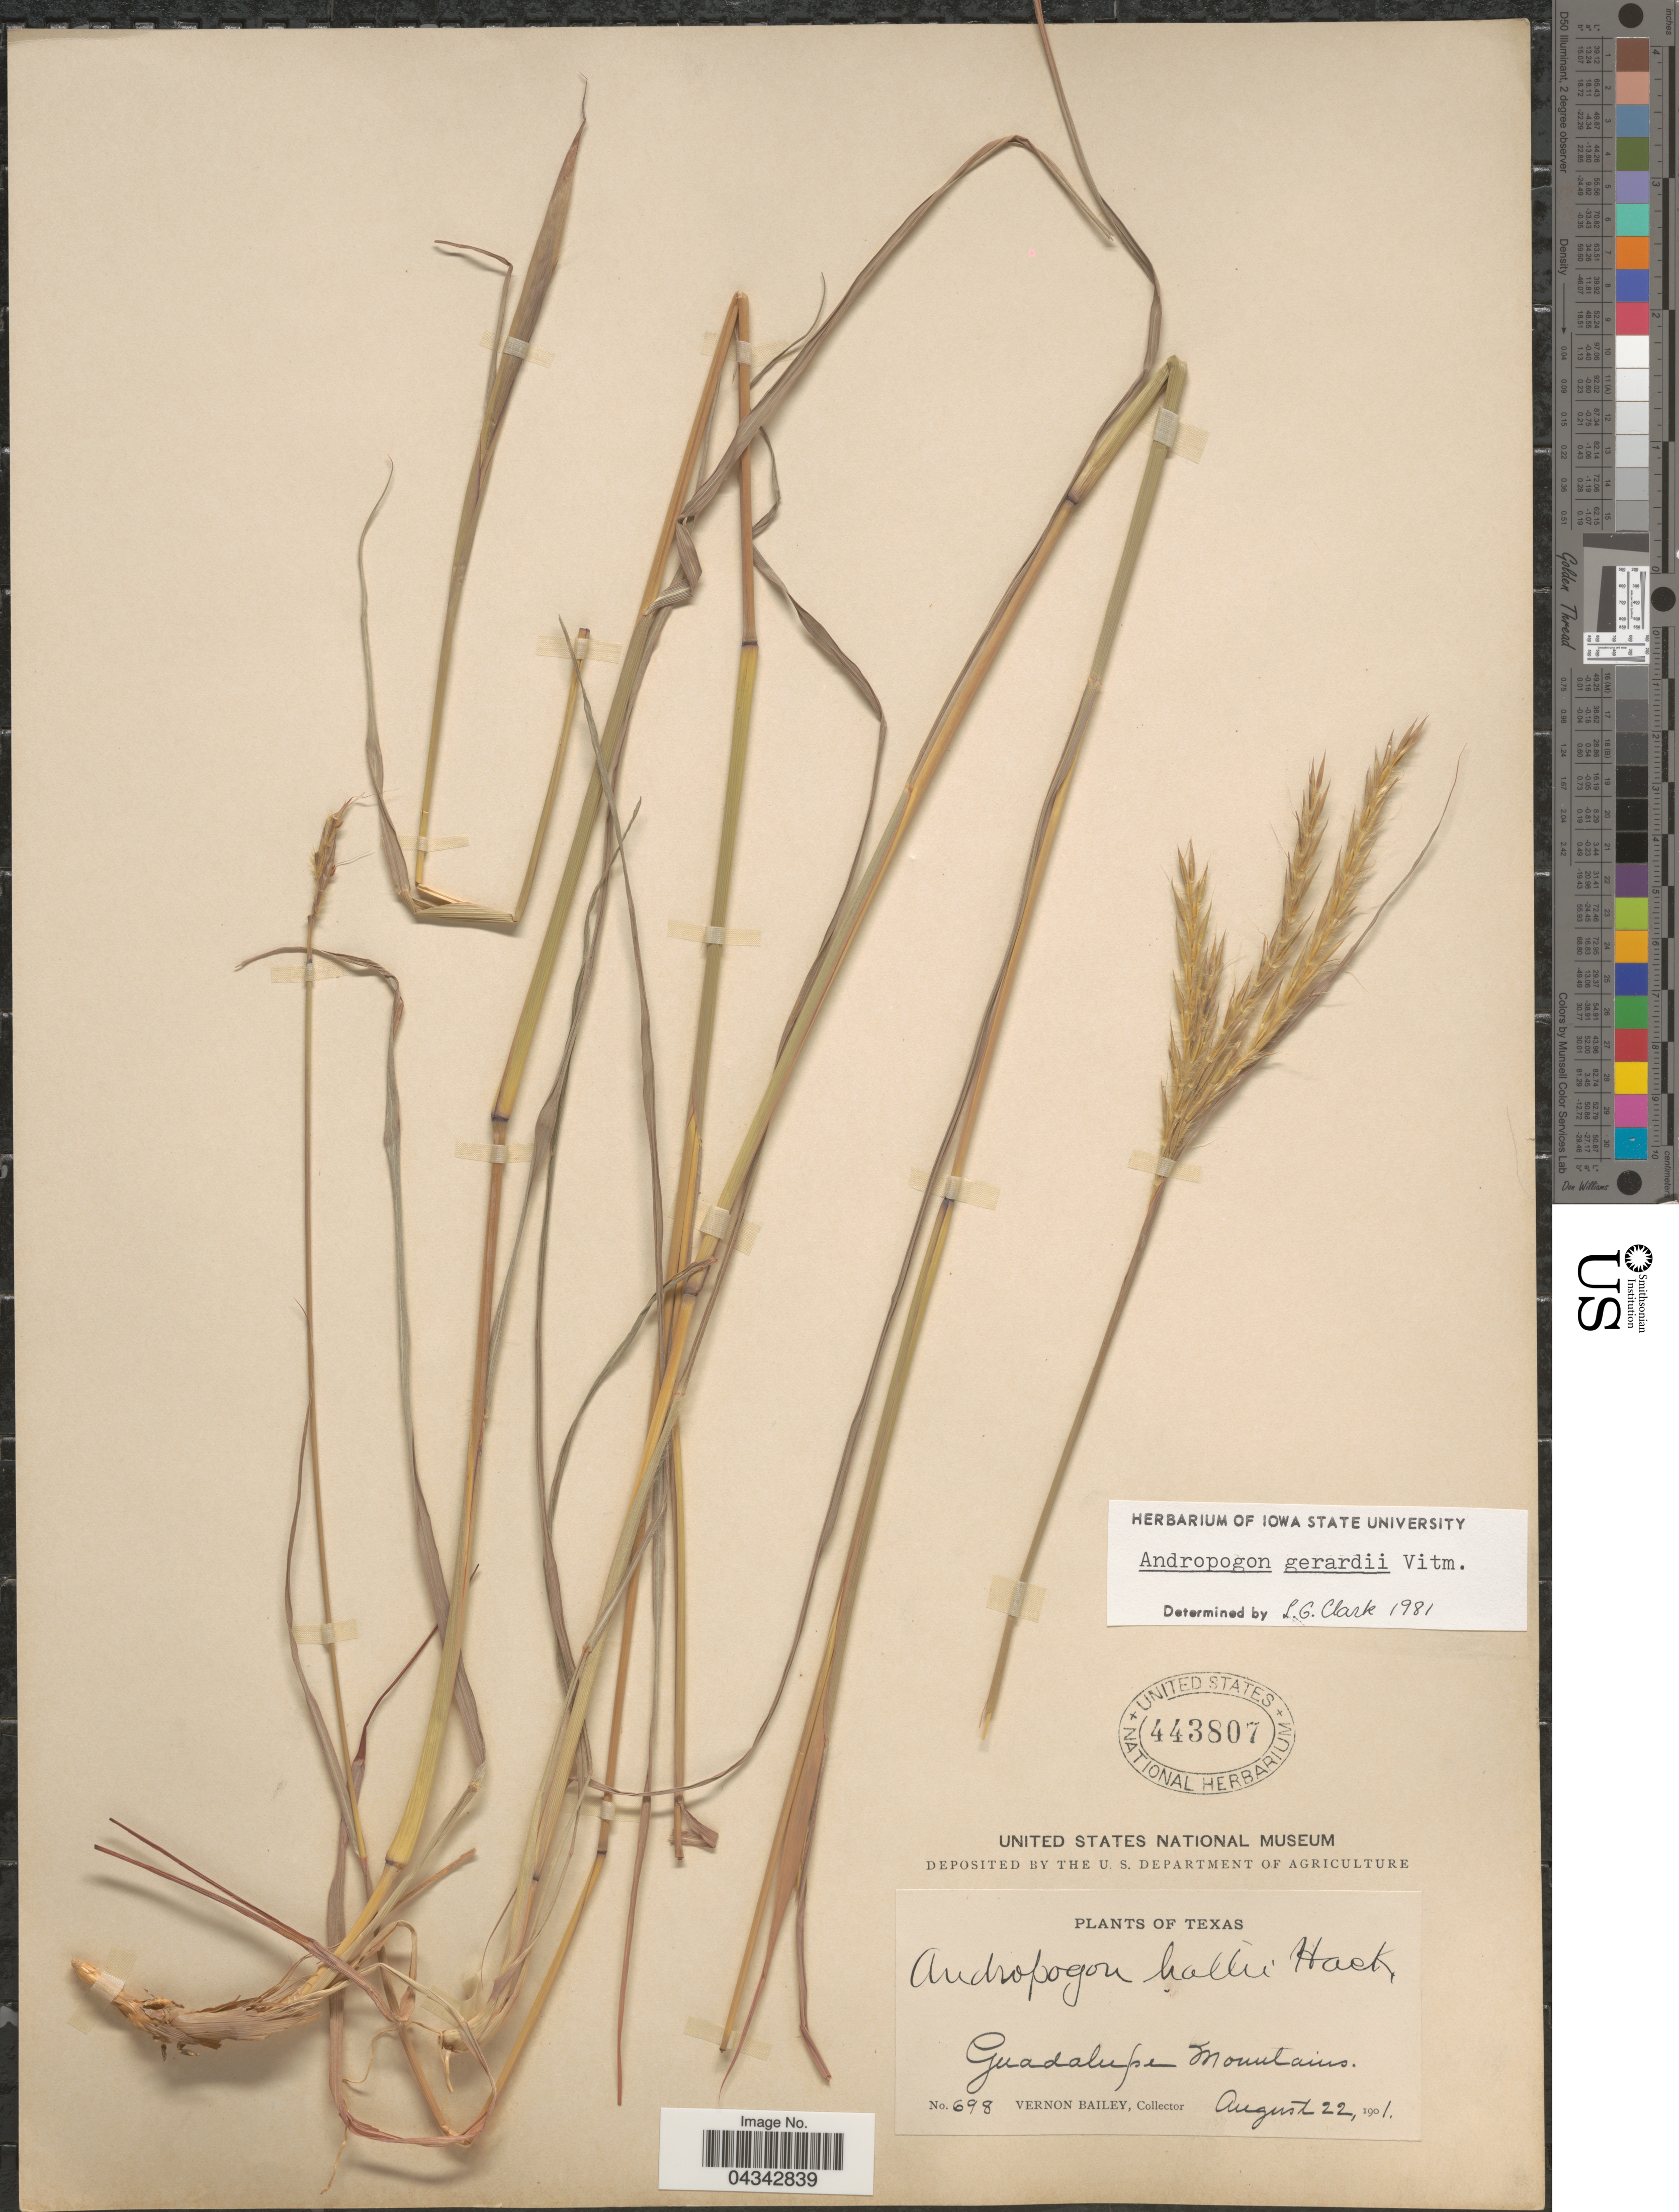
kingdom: Plantae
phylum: Tracheophyta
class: Liliopsida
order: Poales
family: Poaceae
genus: Andropogon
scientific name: Andropogon gerardii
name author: Vitman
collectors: V. O. Bailey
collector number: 698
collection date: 1901-08-22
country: United States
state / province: Texas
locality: Guadalupe Mountains.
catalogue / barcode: US 443807